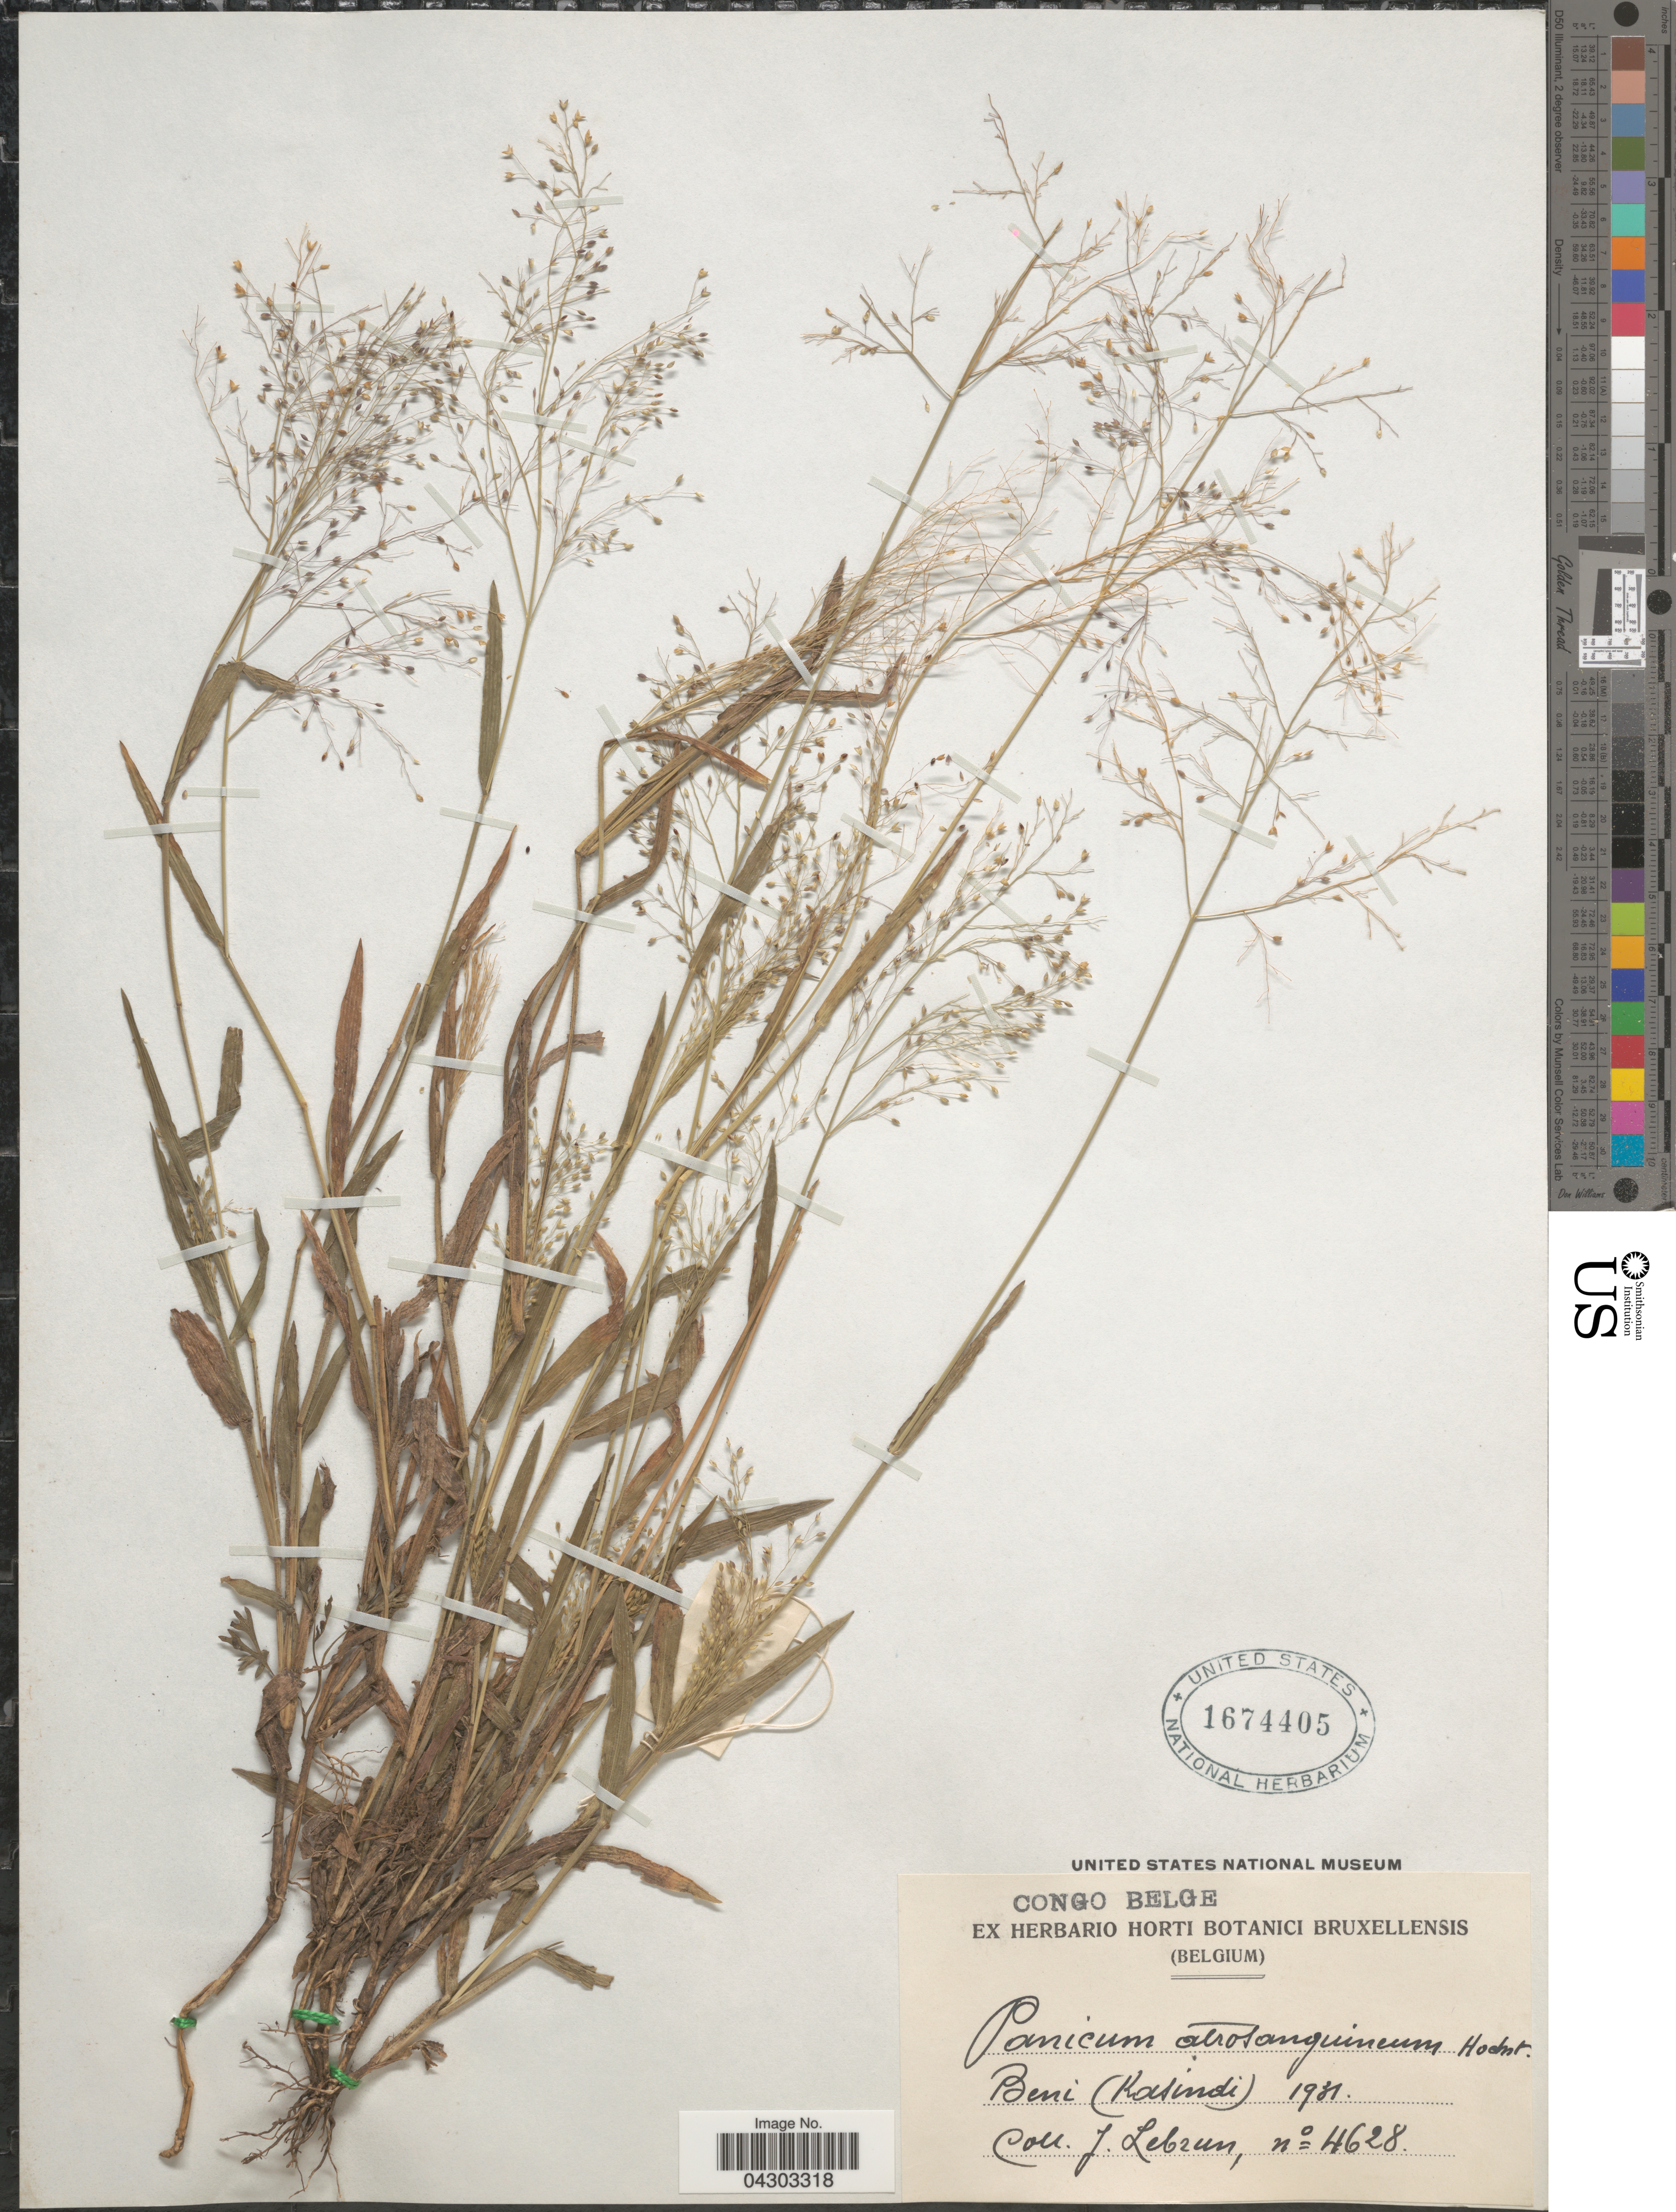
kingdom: Plantae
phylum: Tracheophyta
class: Liliopsida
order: Poales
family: Poaceae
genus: Panicum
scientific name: Panicum austroasiaticum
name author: Ohwi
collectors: J. A. Lebrun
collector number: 4628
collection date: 1931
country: Congo, Democratic Republic of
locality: Congo Belge. Beni (Kasindi).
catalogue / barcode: US 1674405